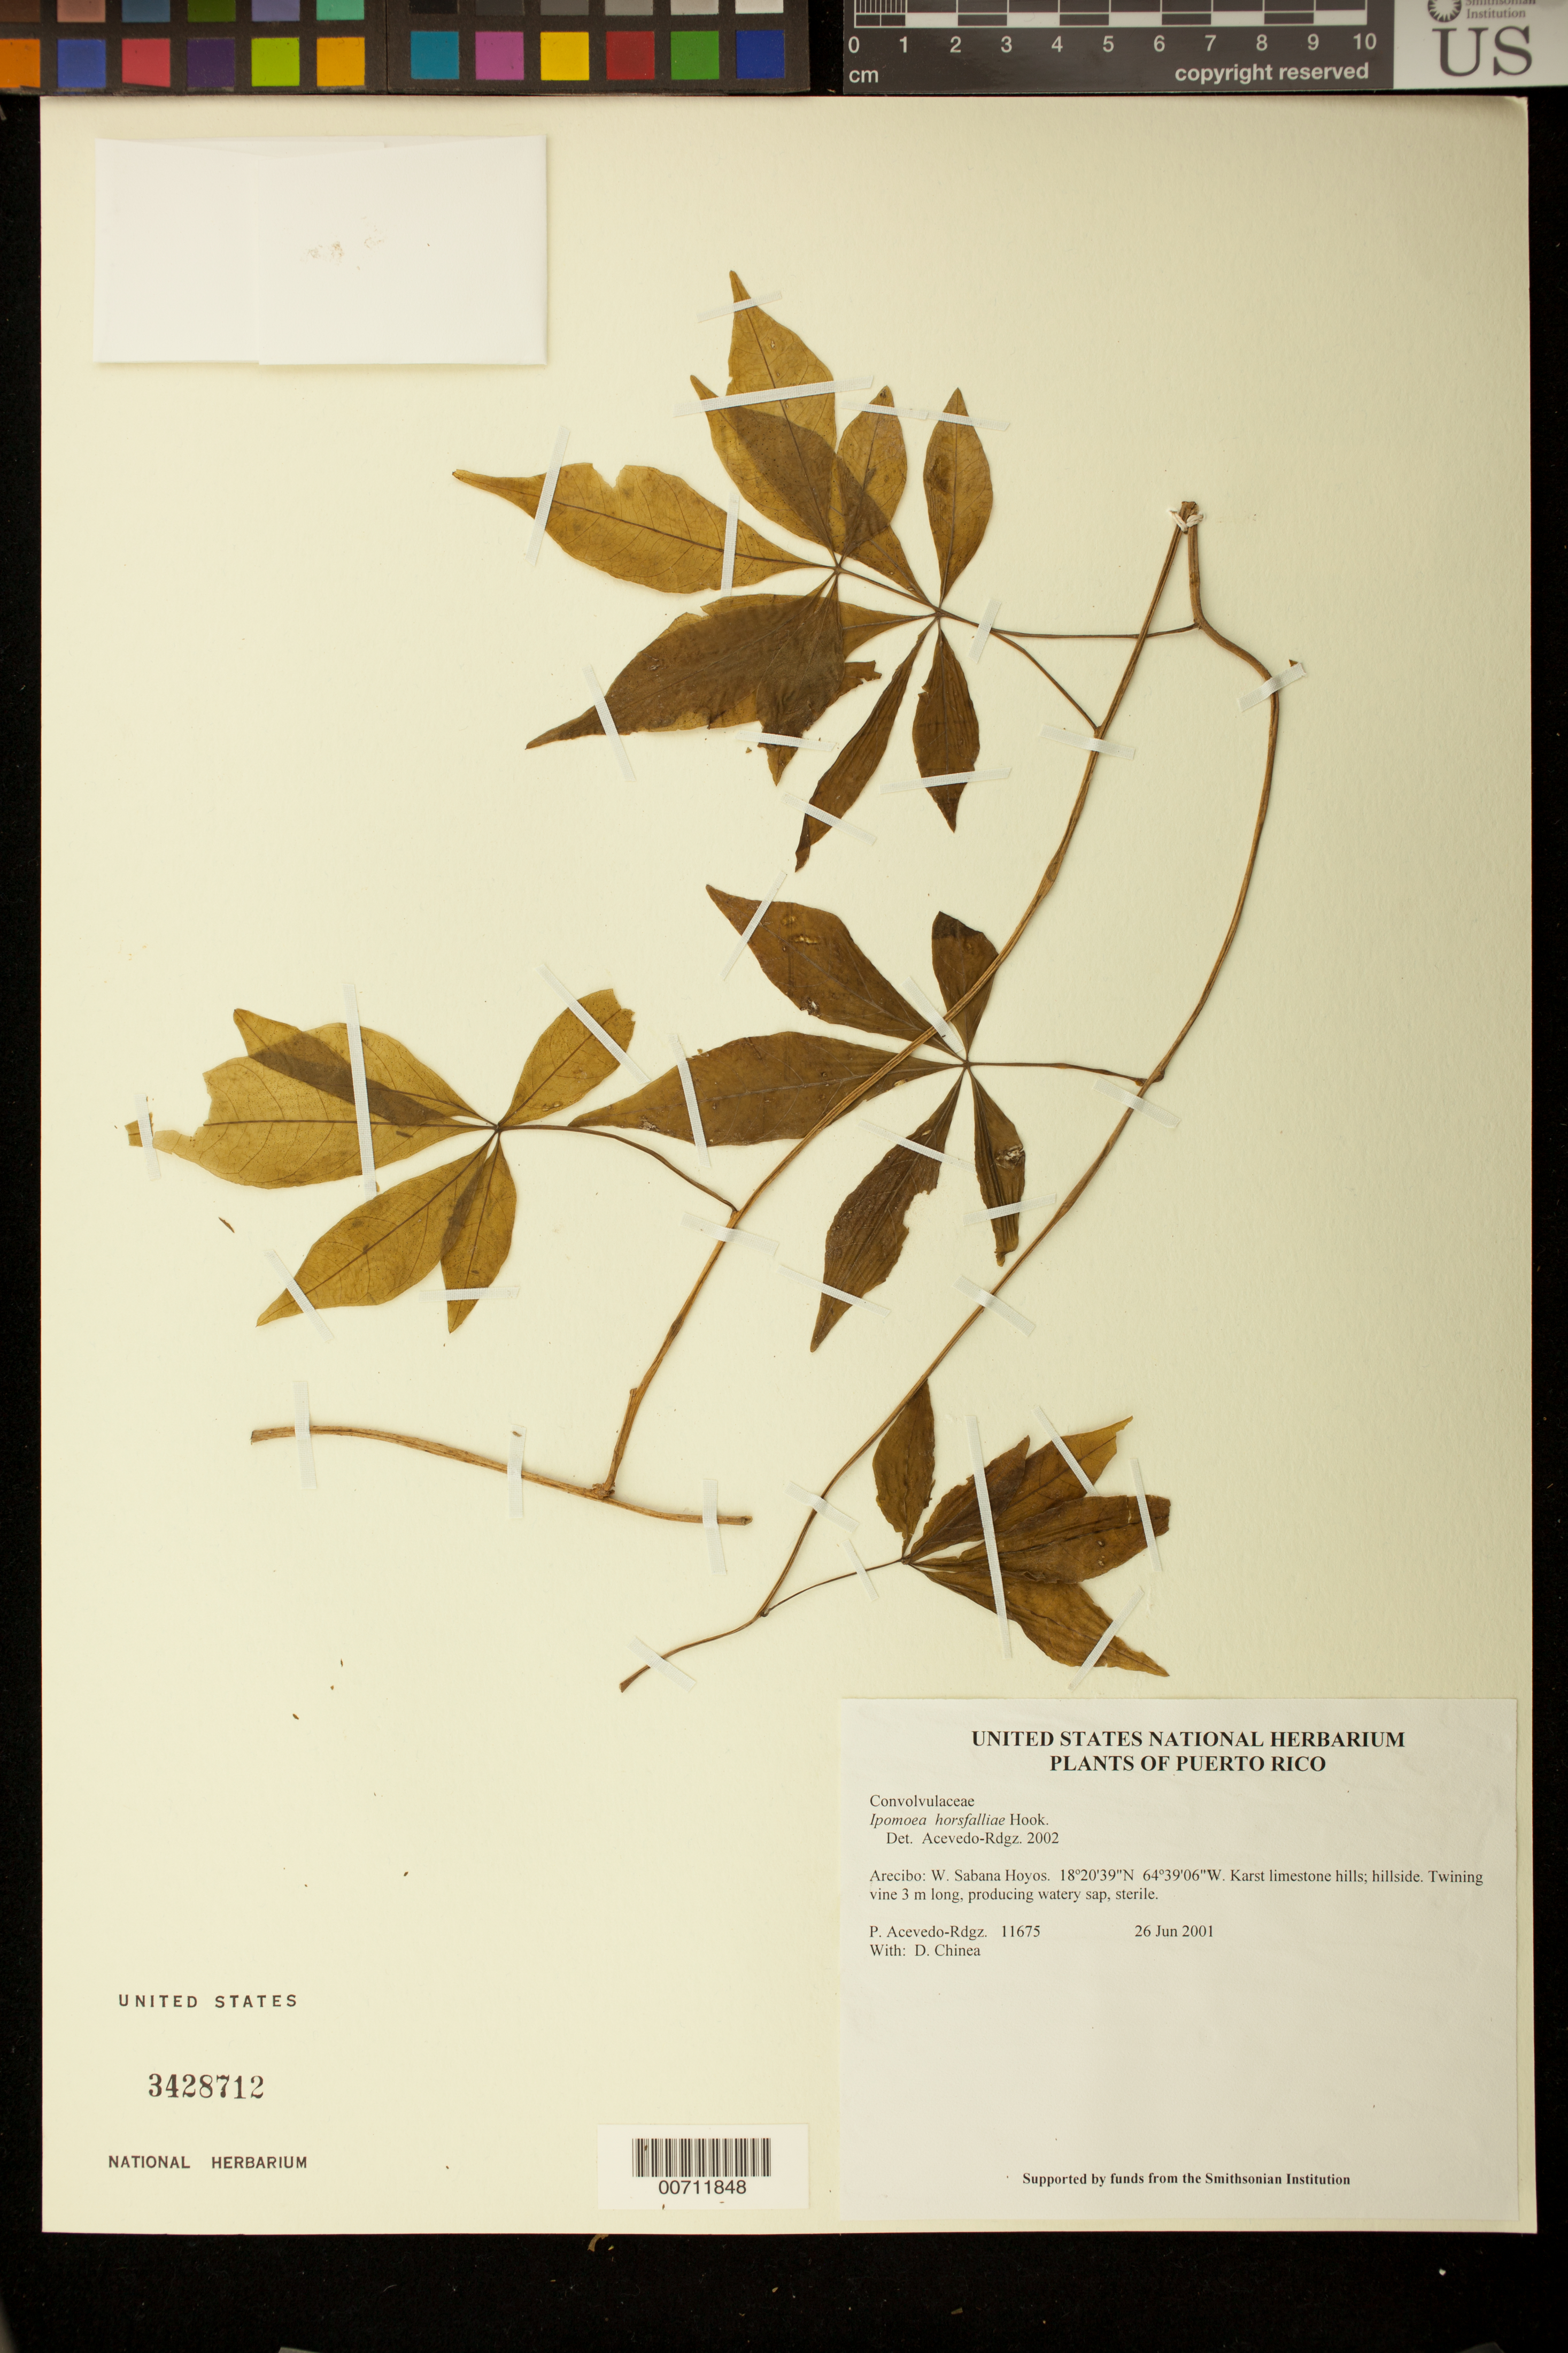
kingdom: Plantae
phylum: Tracheophyta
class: Magnoliopsida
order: Solanales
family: Convolvulaceae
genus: Ipomoea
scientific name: Ipomoea horsfalliae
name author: Hook.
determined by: Acevedo-Rodríguez, P., (BOT), Smithsonian Institution - National Museum of Natural History (UNITED STATES)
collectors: P. Acevedo-Rodr. & D. Chinea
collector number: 11675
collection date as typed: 26 Jun 2001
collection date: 2001-06-26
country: Puerto Rico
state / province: Arecibo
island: Puerto Rico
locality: Arecibo: W. Sabana Hoyos.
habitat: Karst limestone hills; hillside.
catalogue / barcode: US 3428712